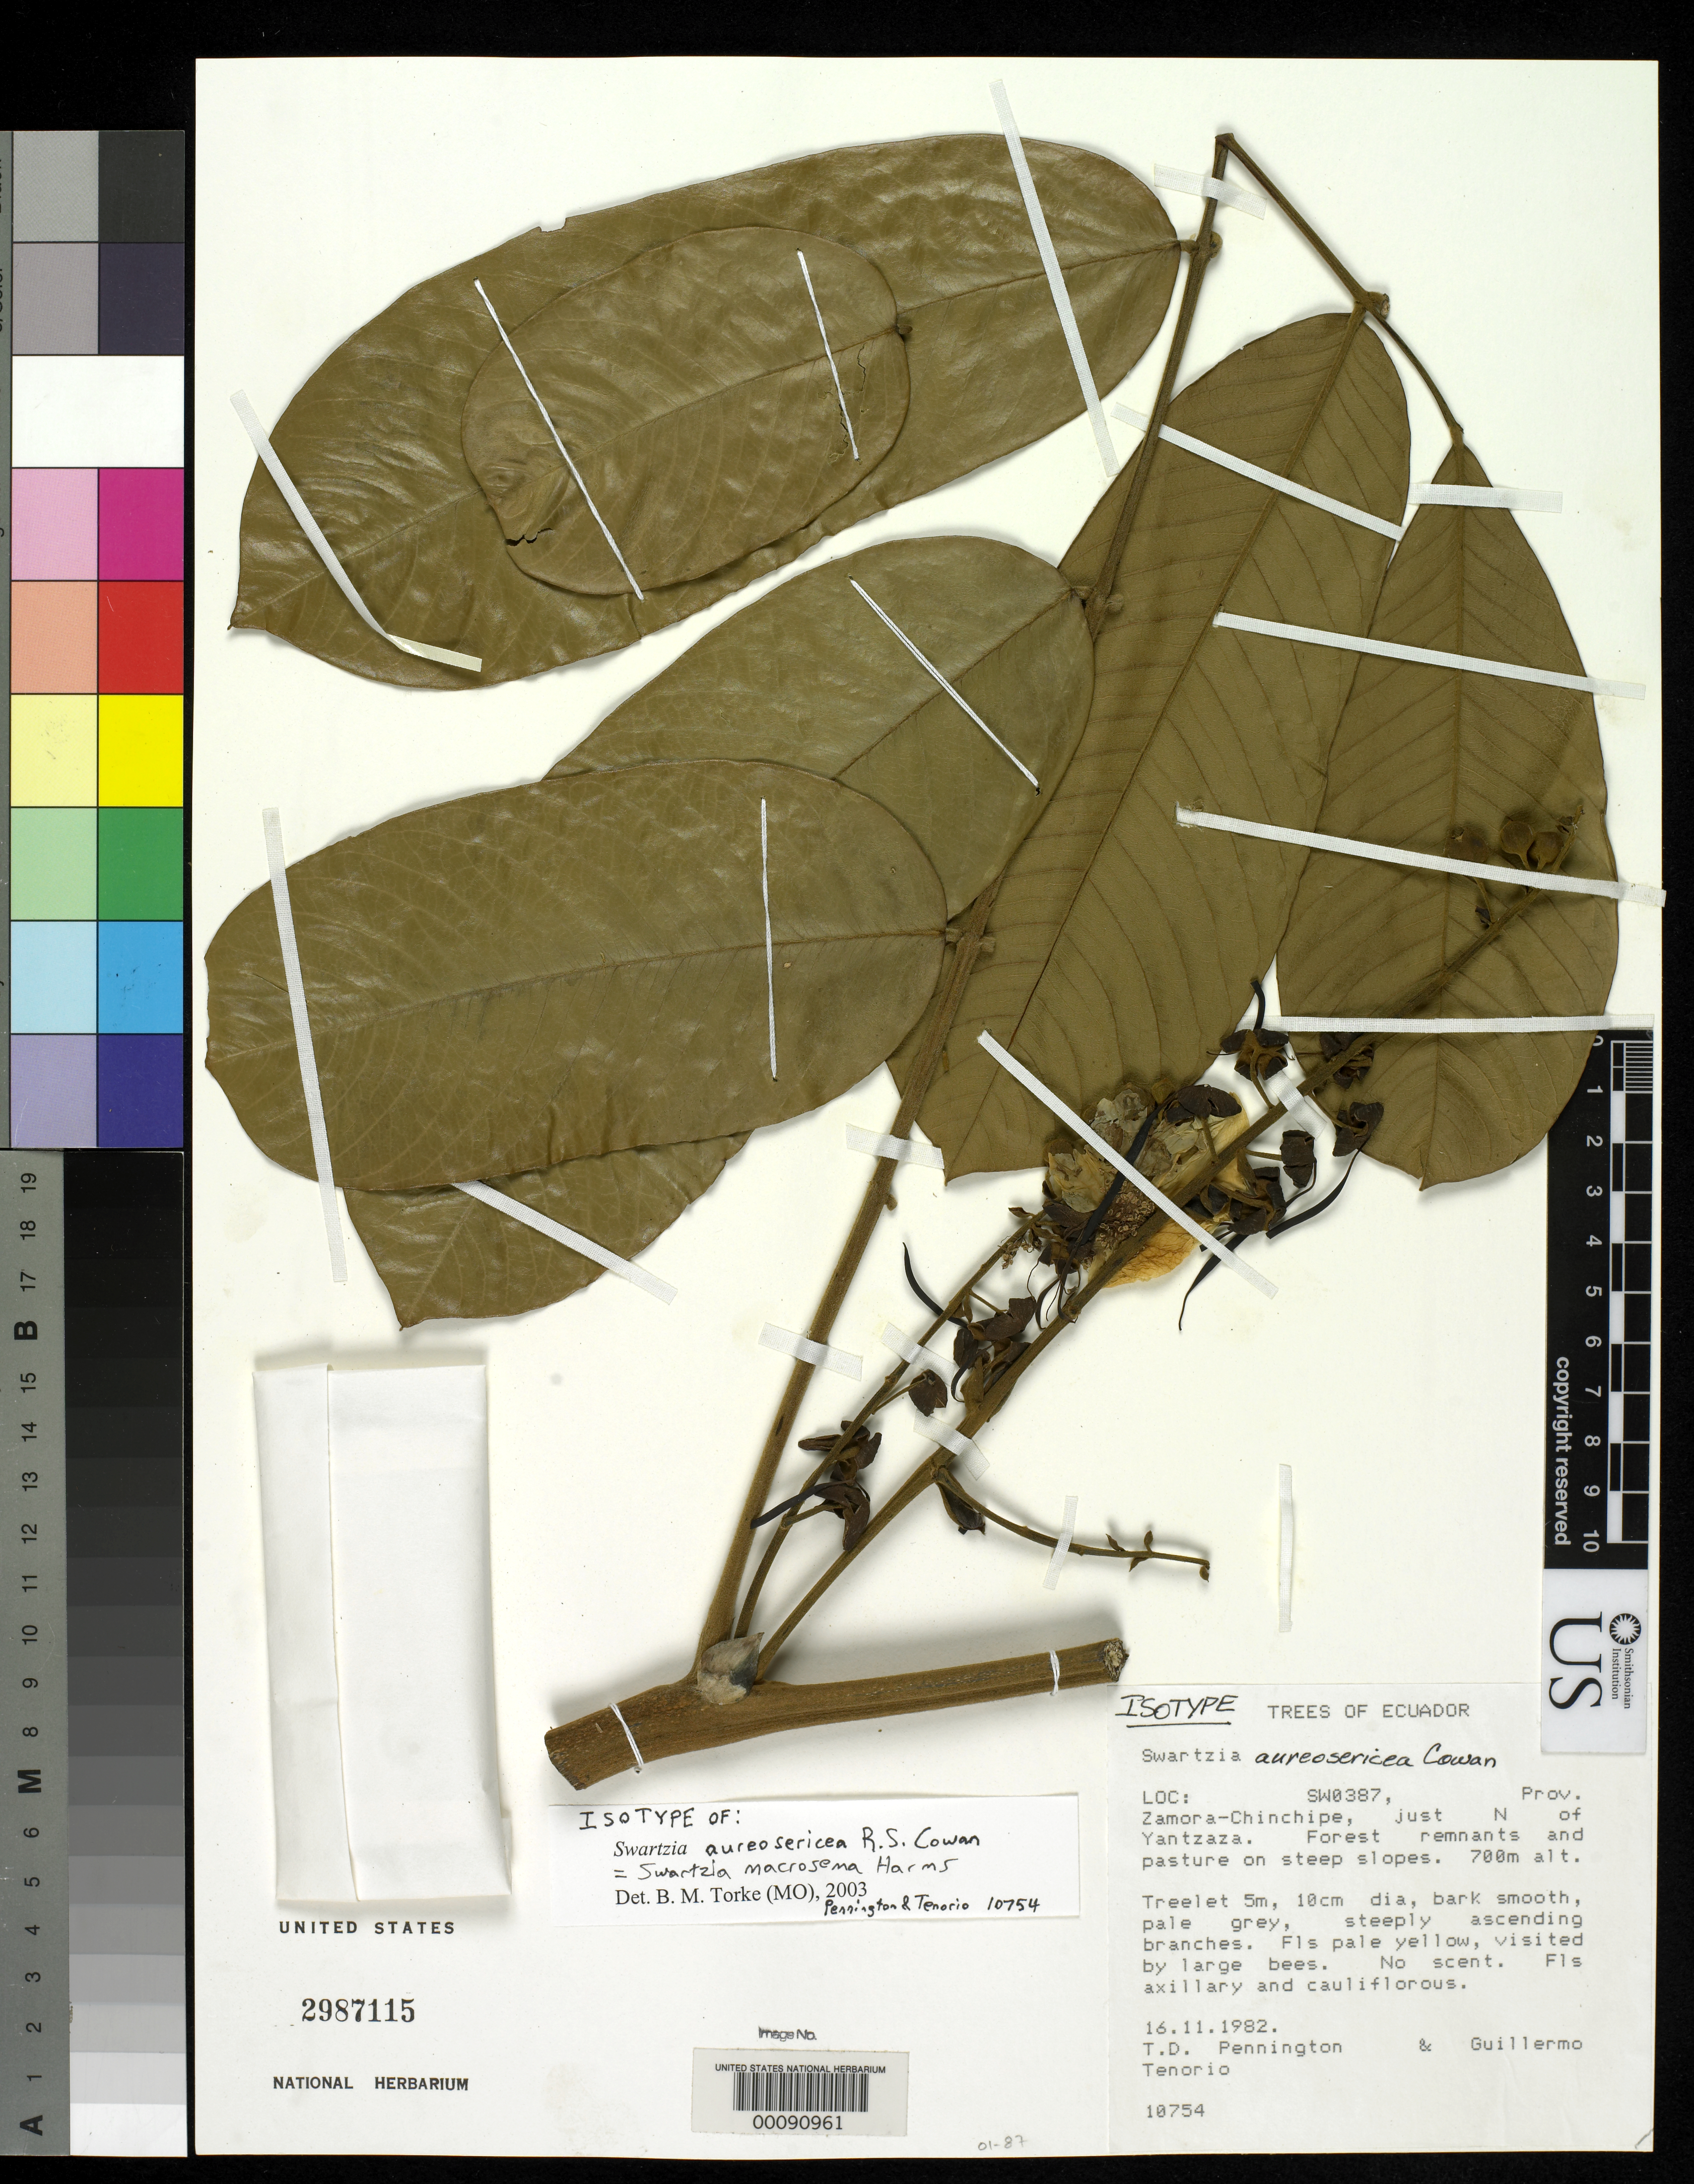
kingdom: Plantae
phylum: Tracheophyta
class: Magnoliopsida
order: Fabales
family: Fabaceae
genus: Swartzia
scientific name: Swartzia aureosericea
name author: R.S. Cowan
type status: Isotype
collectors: T. D. Pennington & G. Tenorio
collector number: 10754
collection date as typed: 16 Nov 1982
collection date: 1982-11-16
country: Ecuador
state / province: Zamora-Chinchipe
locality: Just N of Yantzaza.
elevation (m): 700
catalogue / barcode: US 2987115